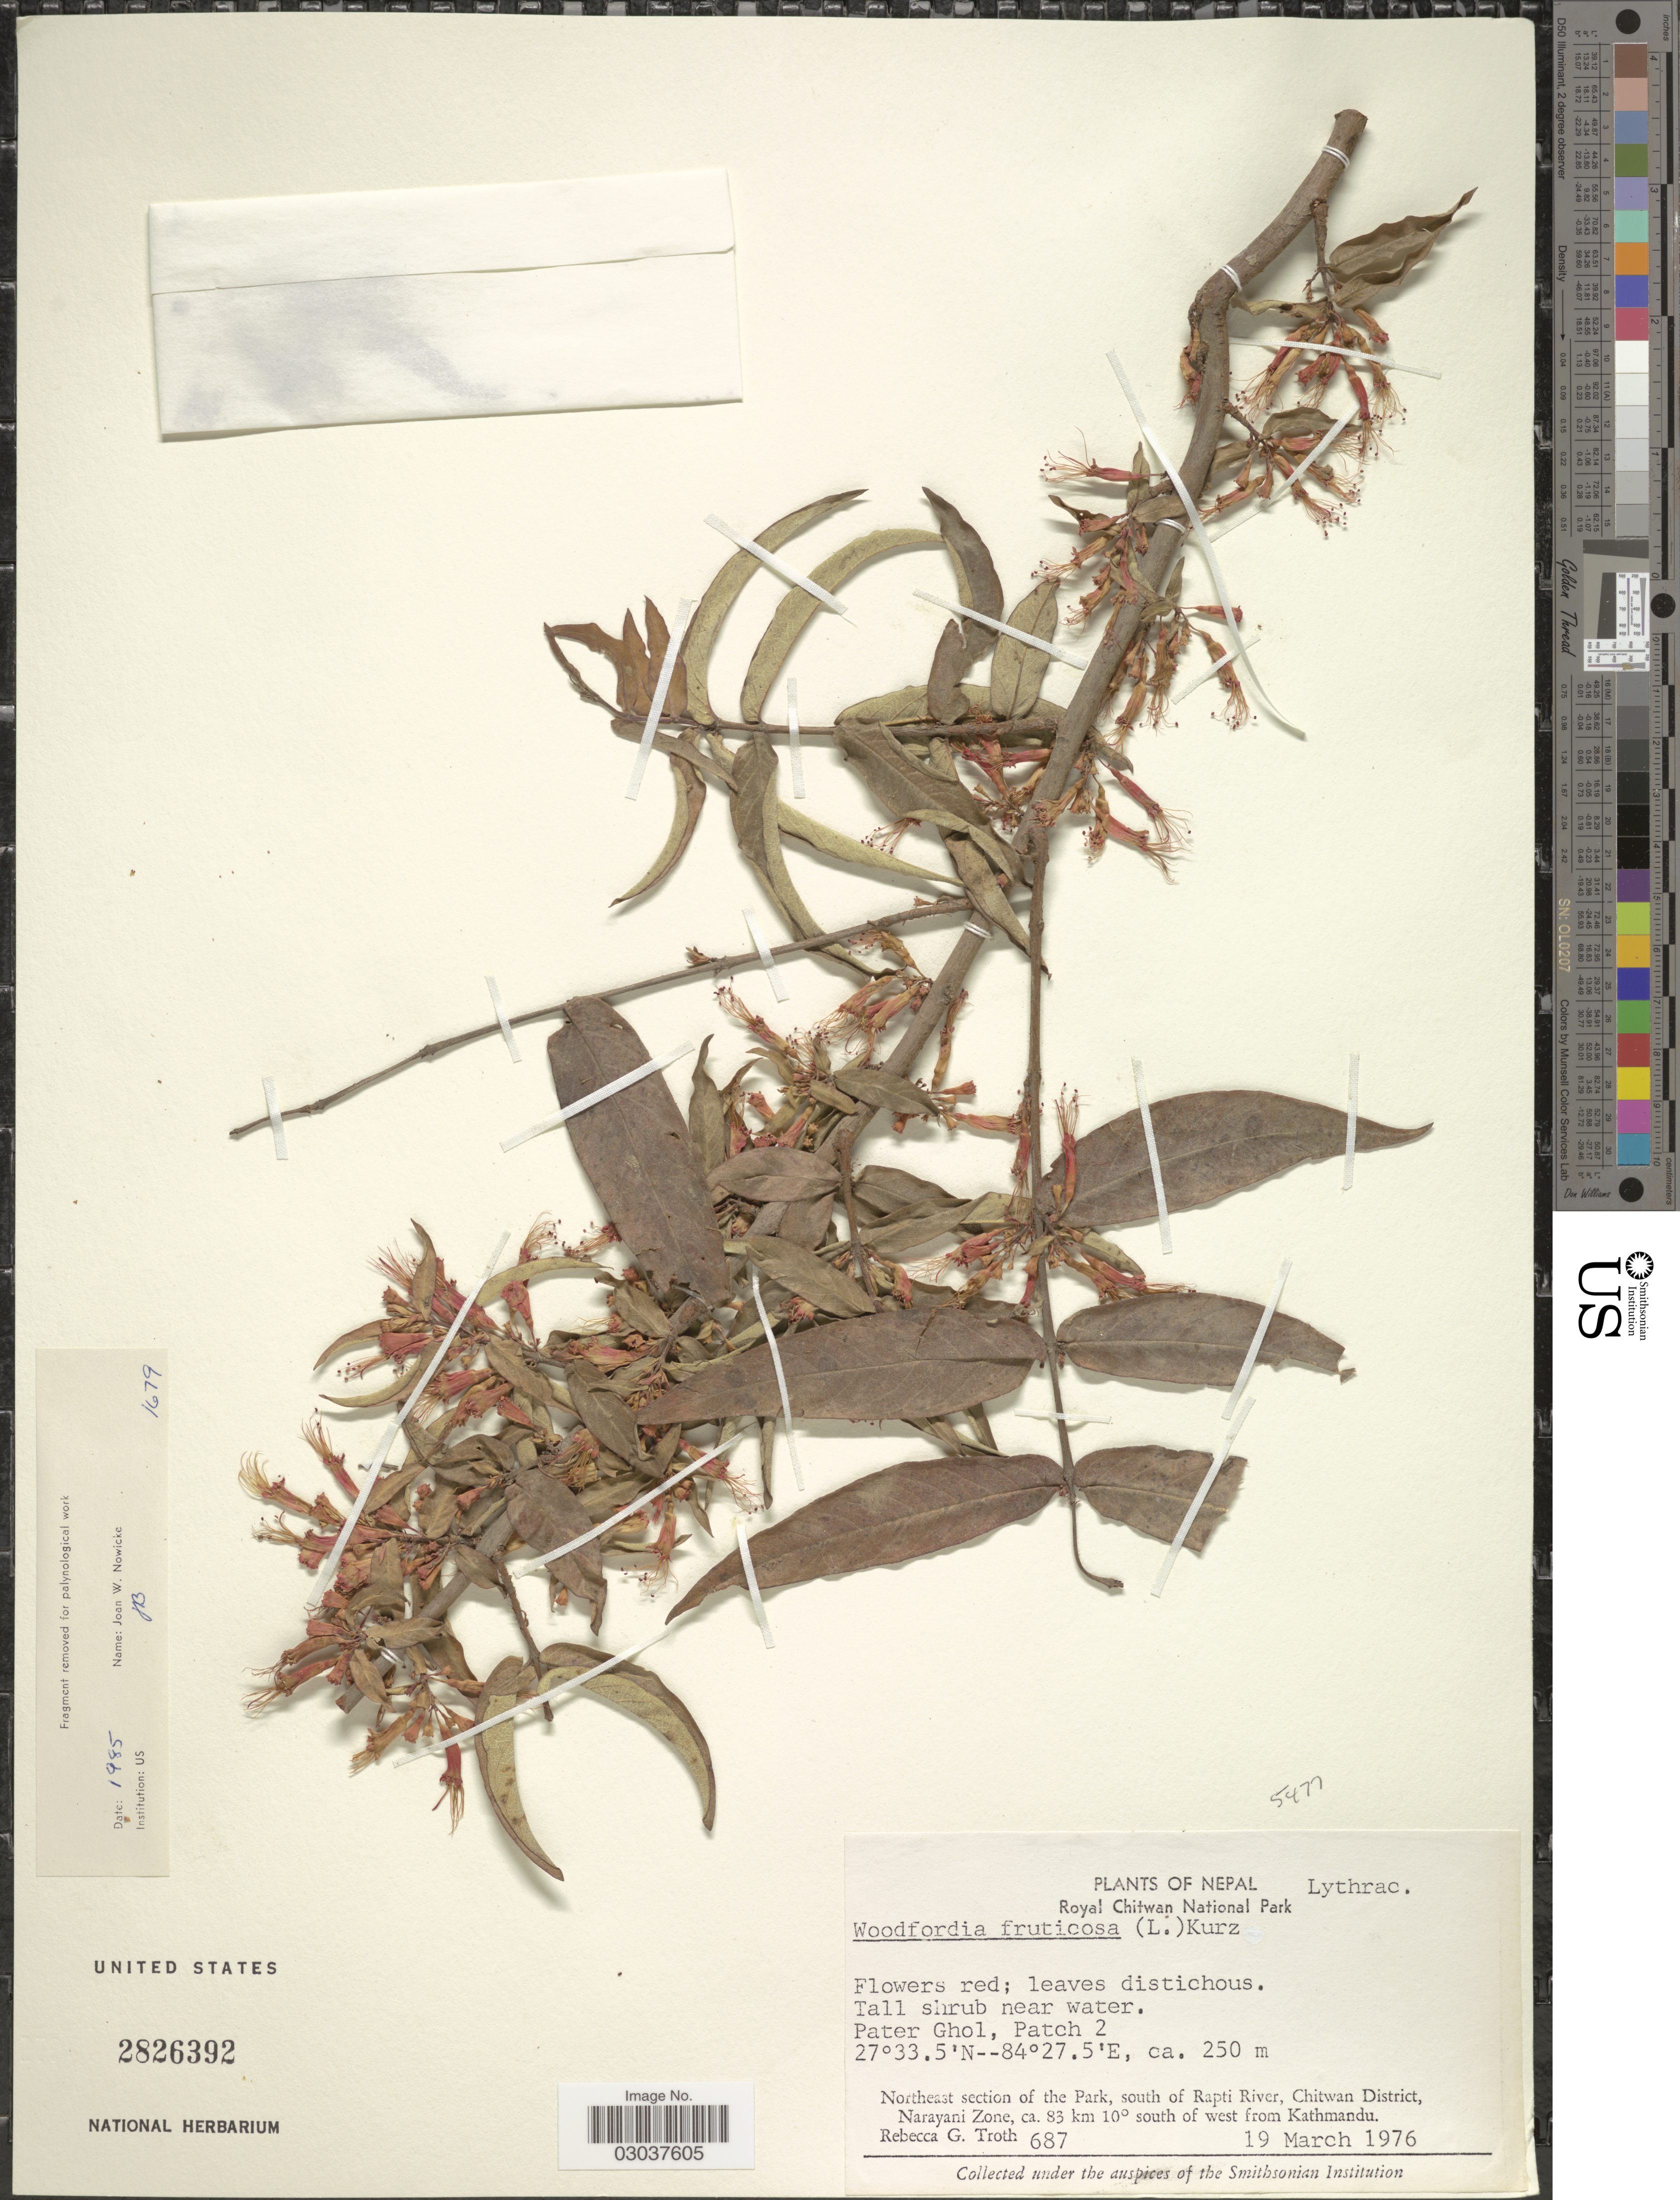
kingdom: Plantae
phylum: Tracheophyta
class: Magnoliopsida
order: Myrtales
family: Lythraceae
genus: Woodfordia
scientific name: Woodfordia fruticosa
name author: (L.) Kurz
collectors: R. Troth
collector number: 687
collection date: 1976-03-19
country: Nepal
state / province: Narayani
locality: Royal Chitwan National Park. Northeast section of the Park, south of Rapti River, Chitwan District, Narayani Zone, ca. 83 km 10º south of west from Kathmandu.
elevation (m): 250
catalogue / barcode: US 2826392